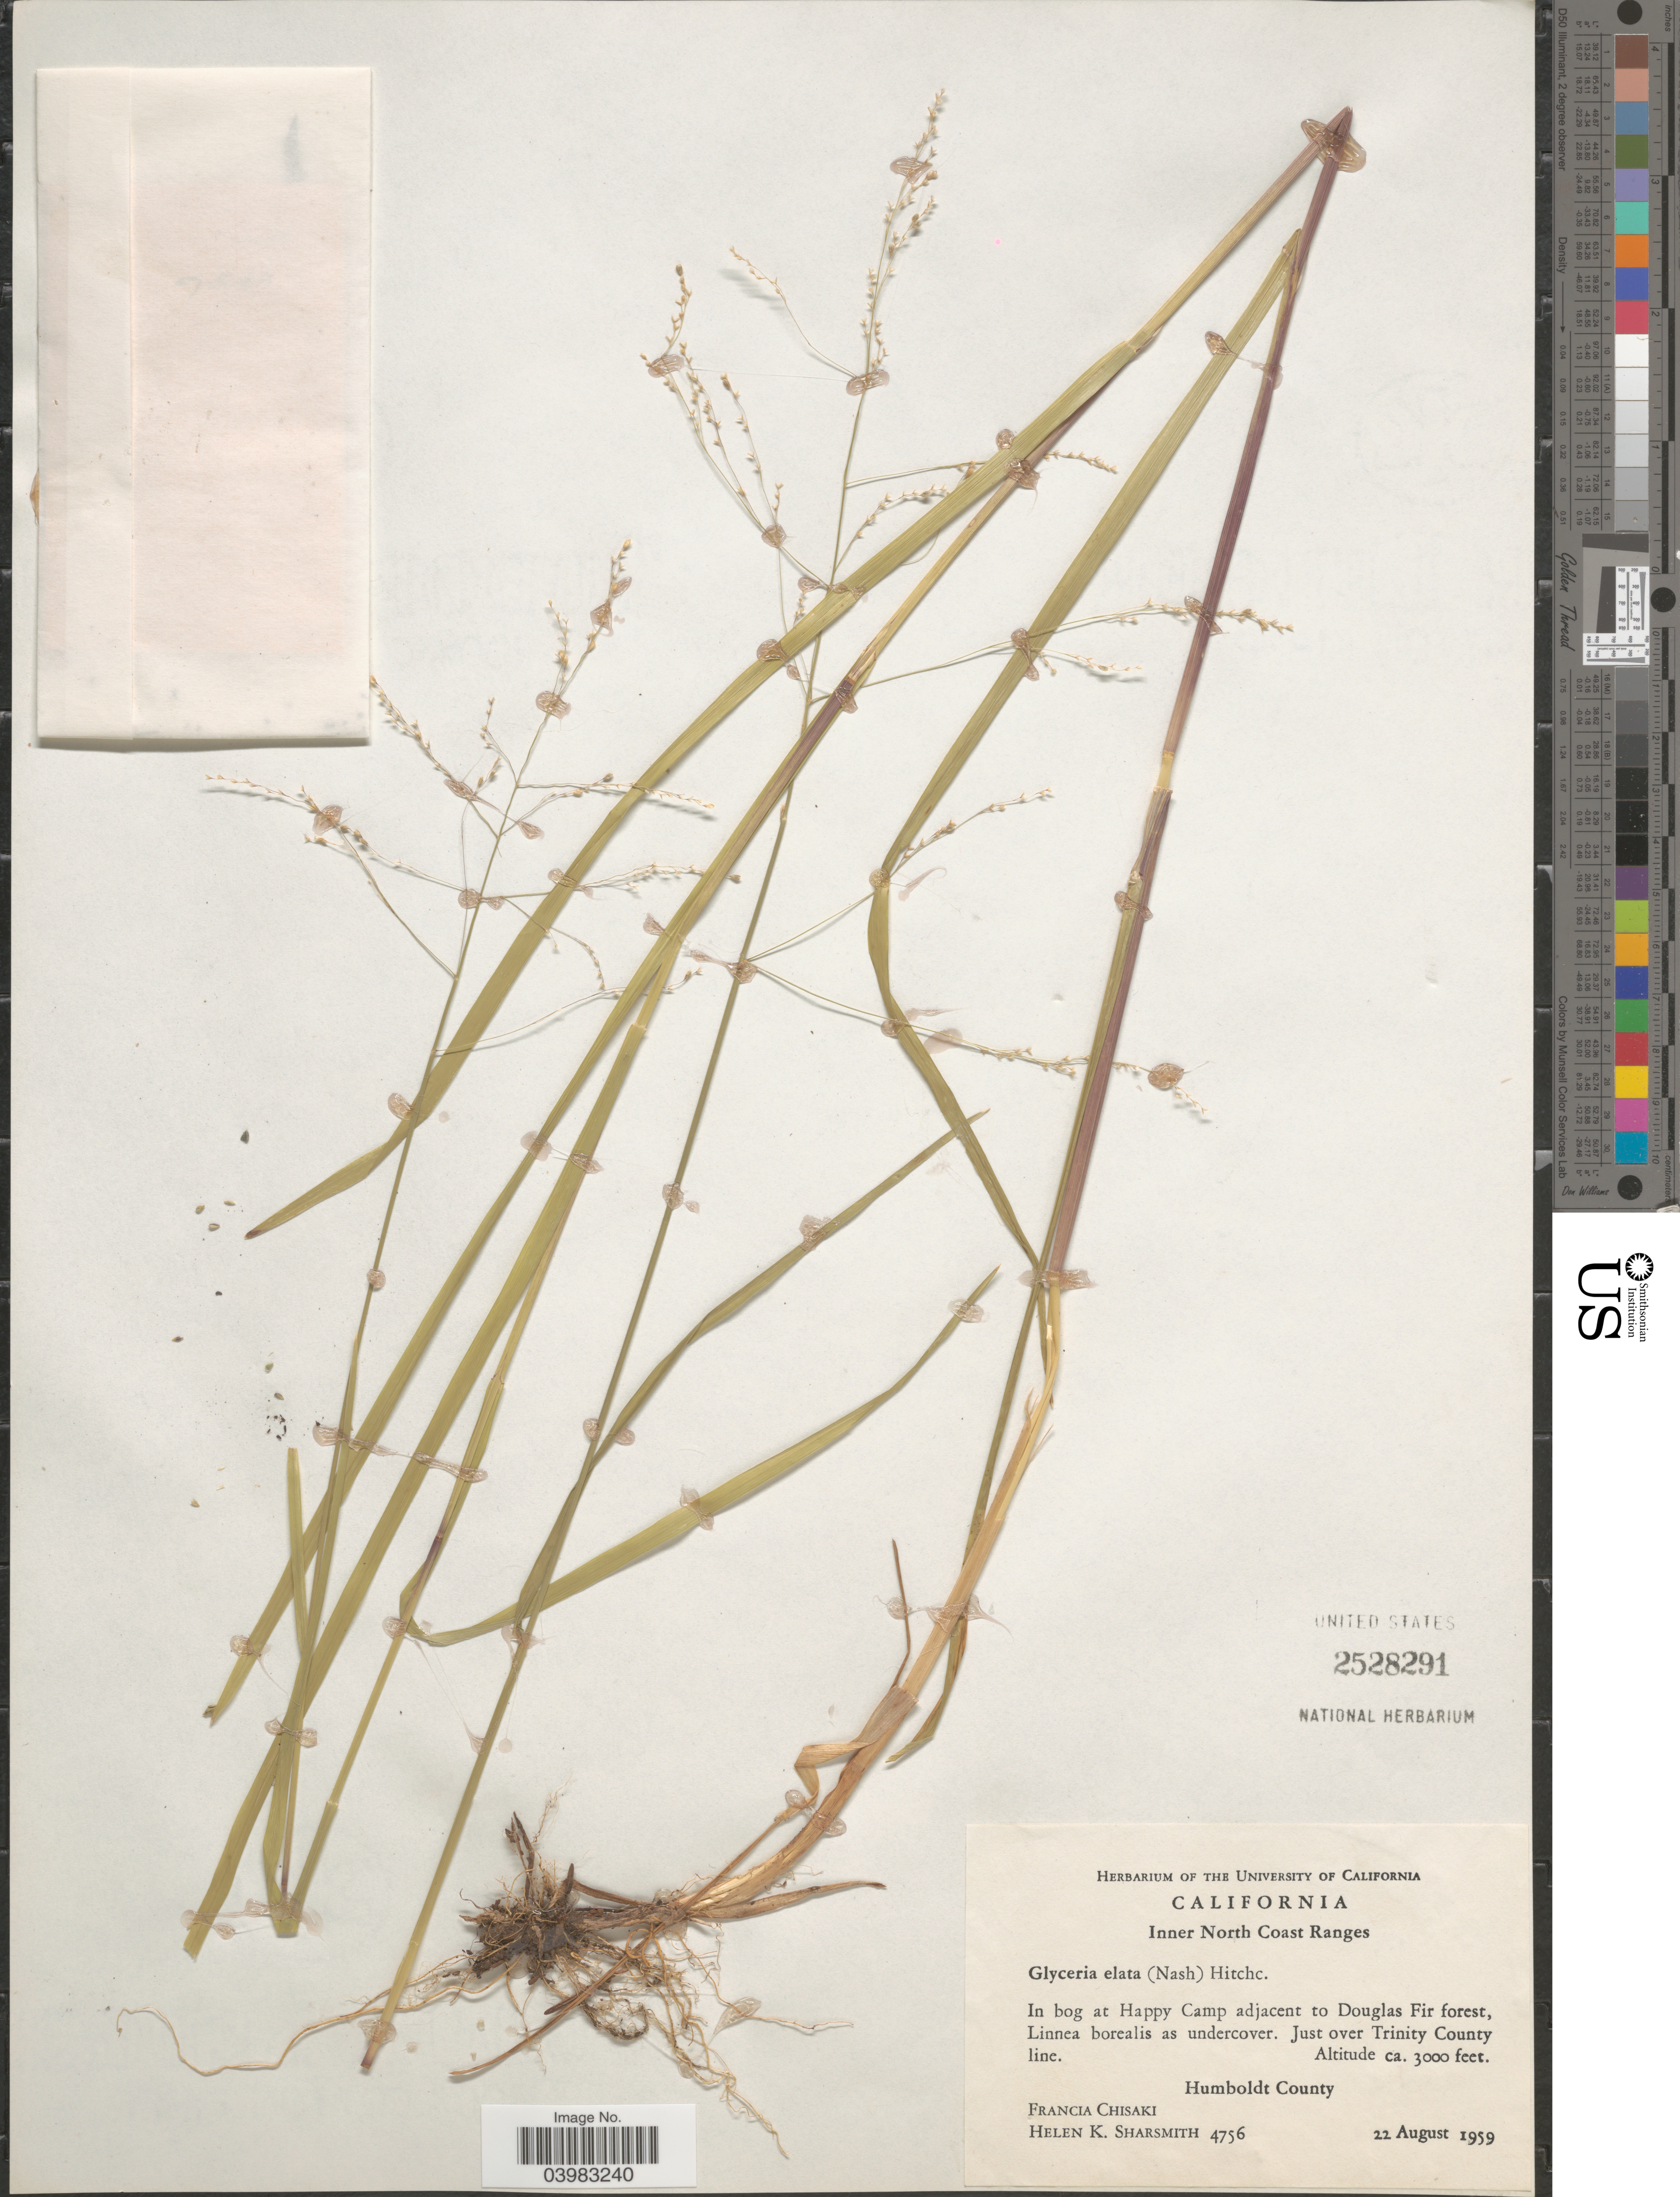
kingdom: Plantae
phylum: Tracheophyta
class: Liliopsida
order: Poales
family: Poaceae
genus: Glyceria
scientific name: Glyceria elata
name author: (Nash) M.E. Jones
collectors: F. Chisaki & H. Sharsmith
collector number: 4756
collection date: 1959-08-22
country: United States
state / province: California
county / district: Trinity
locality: Inner North Coast Ranges. In bog at Happy Camp adjacent to Douglas Fir forest, Linnea borealis as undercover. Just over Trinity County. Humboldt County.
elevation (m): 914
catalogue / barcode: US 2528291